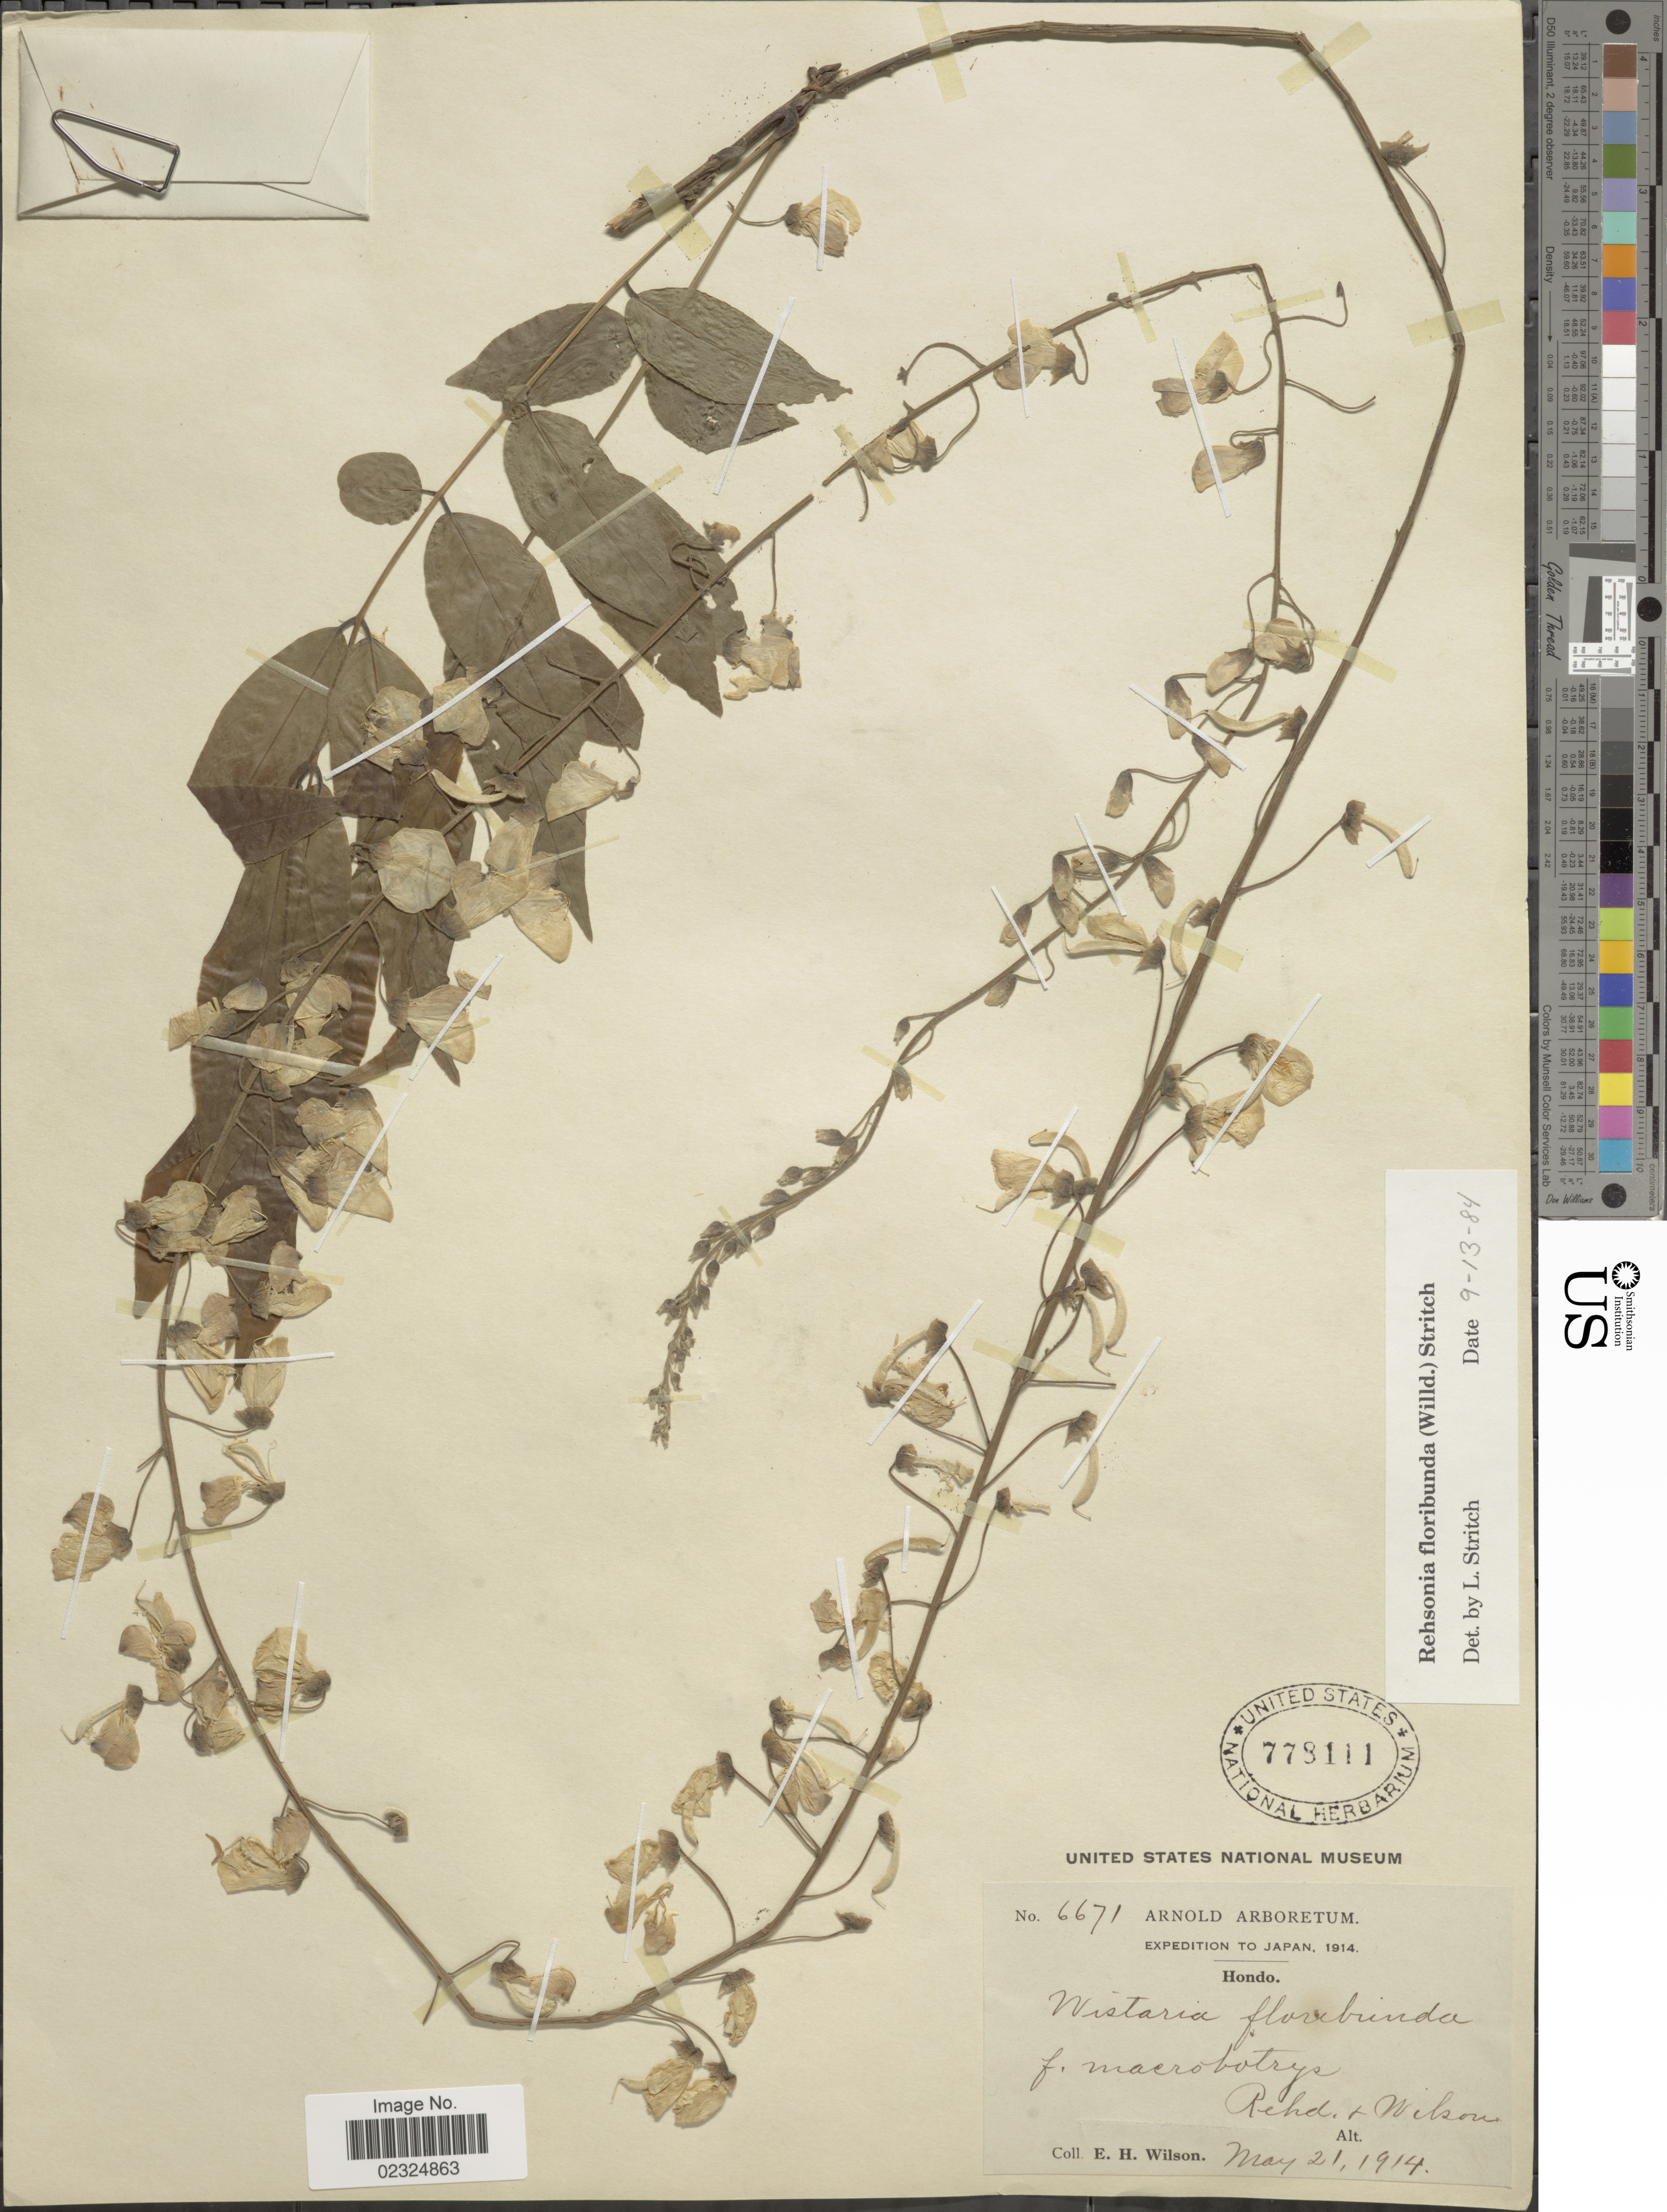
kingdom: Plantae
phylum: Tracheophyta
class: Magnoliopsida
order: Fabales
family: Fabaceae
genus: Wisteria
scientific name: Wisteria floribunda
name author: (Willd.) DC.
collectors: E. Wilson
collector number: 6671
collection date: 1914-05-21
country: Japan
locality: Hondo.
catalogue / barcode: US 778111